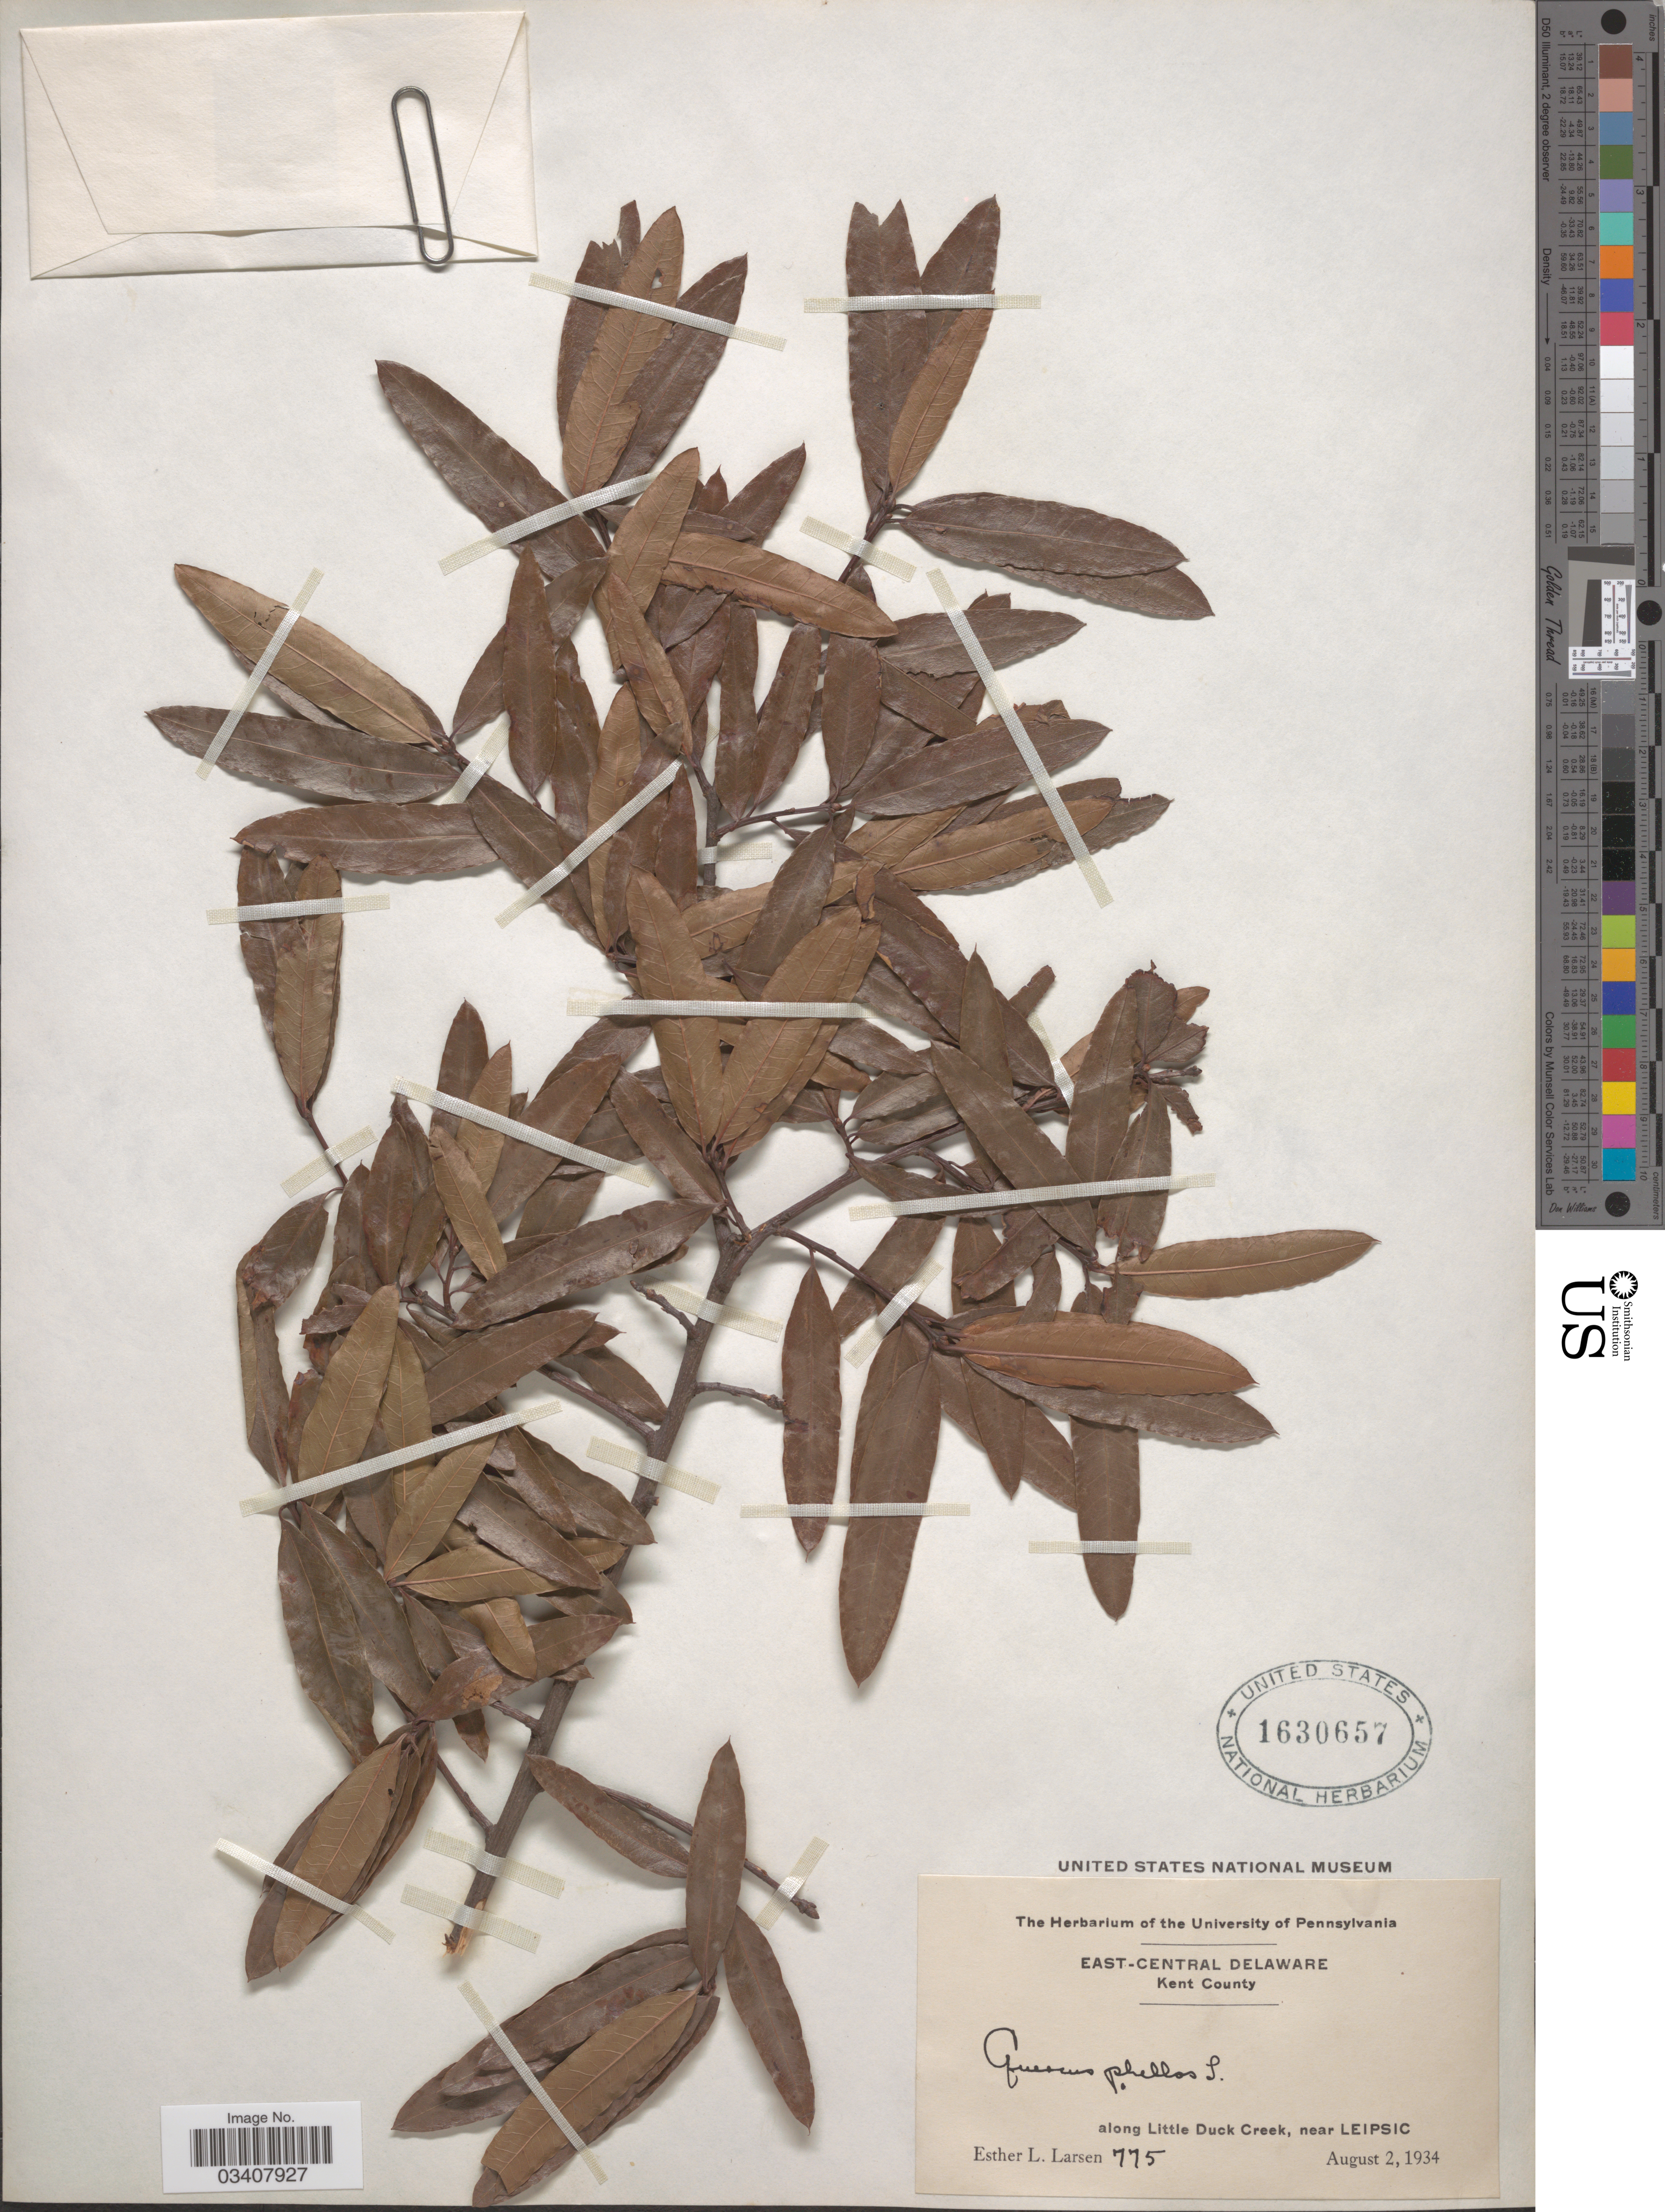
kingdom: Plantae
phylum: Tracheophyta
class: Magnoliopsida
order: Fagales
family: Fagaceae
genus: Quercus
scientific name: Quercus phellos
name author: L.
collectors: E. Larsen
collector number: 775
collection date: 1934-08-02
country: United States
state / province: Delaware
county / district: Kent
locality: East-Central Delaware. Kent County, along Little Duck Creek, near Leipsic.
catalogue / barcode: US 1630657